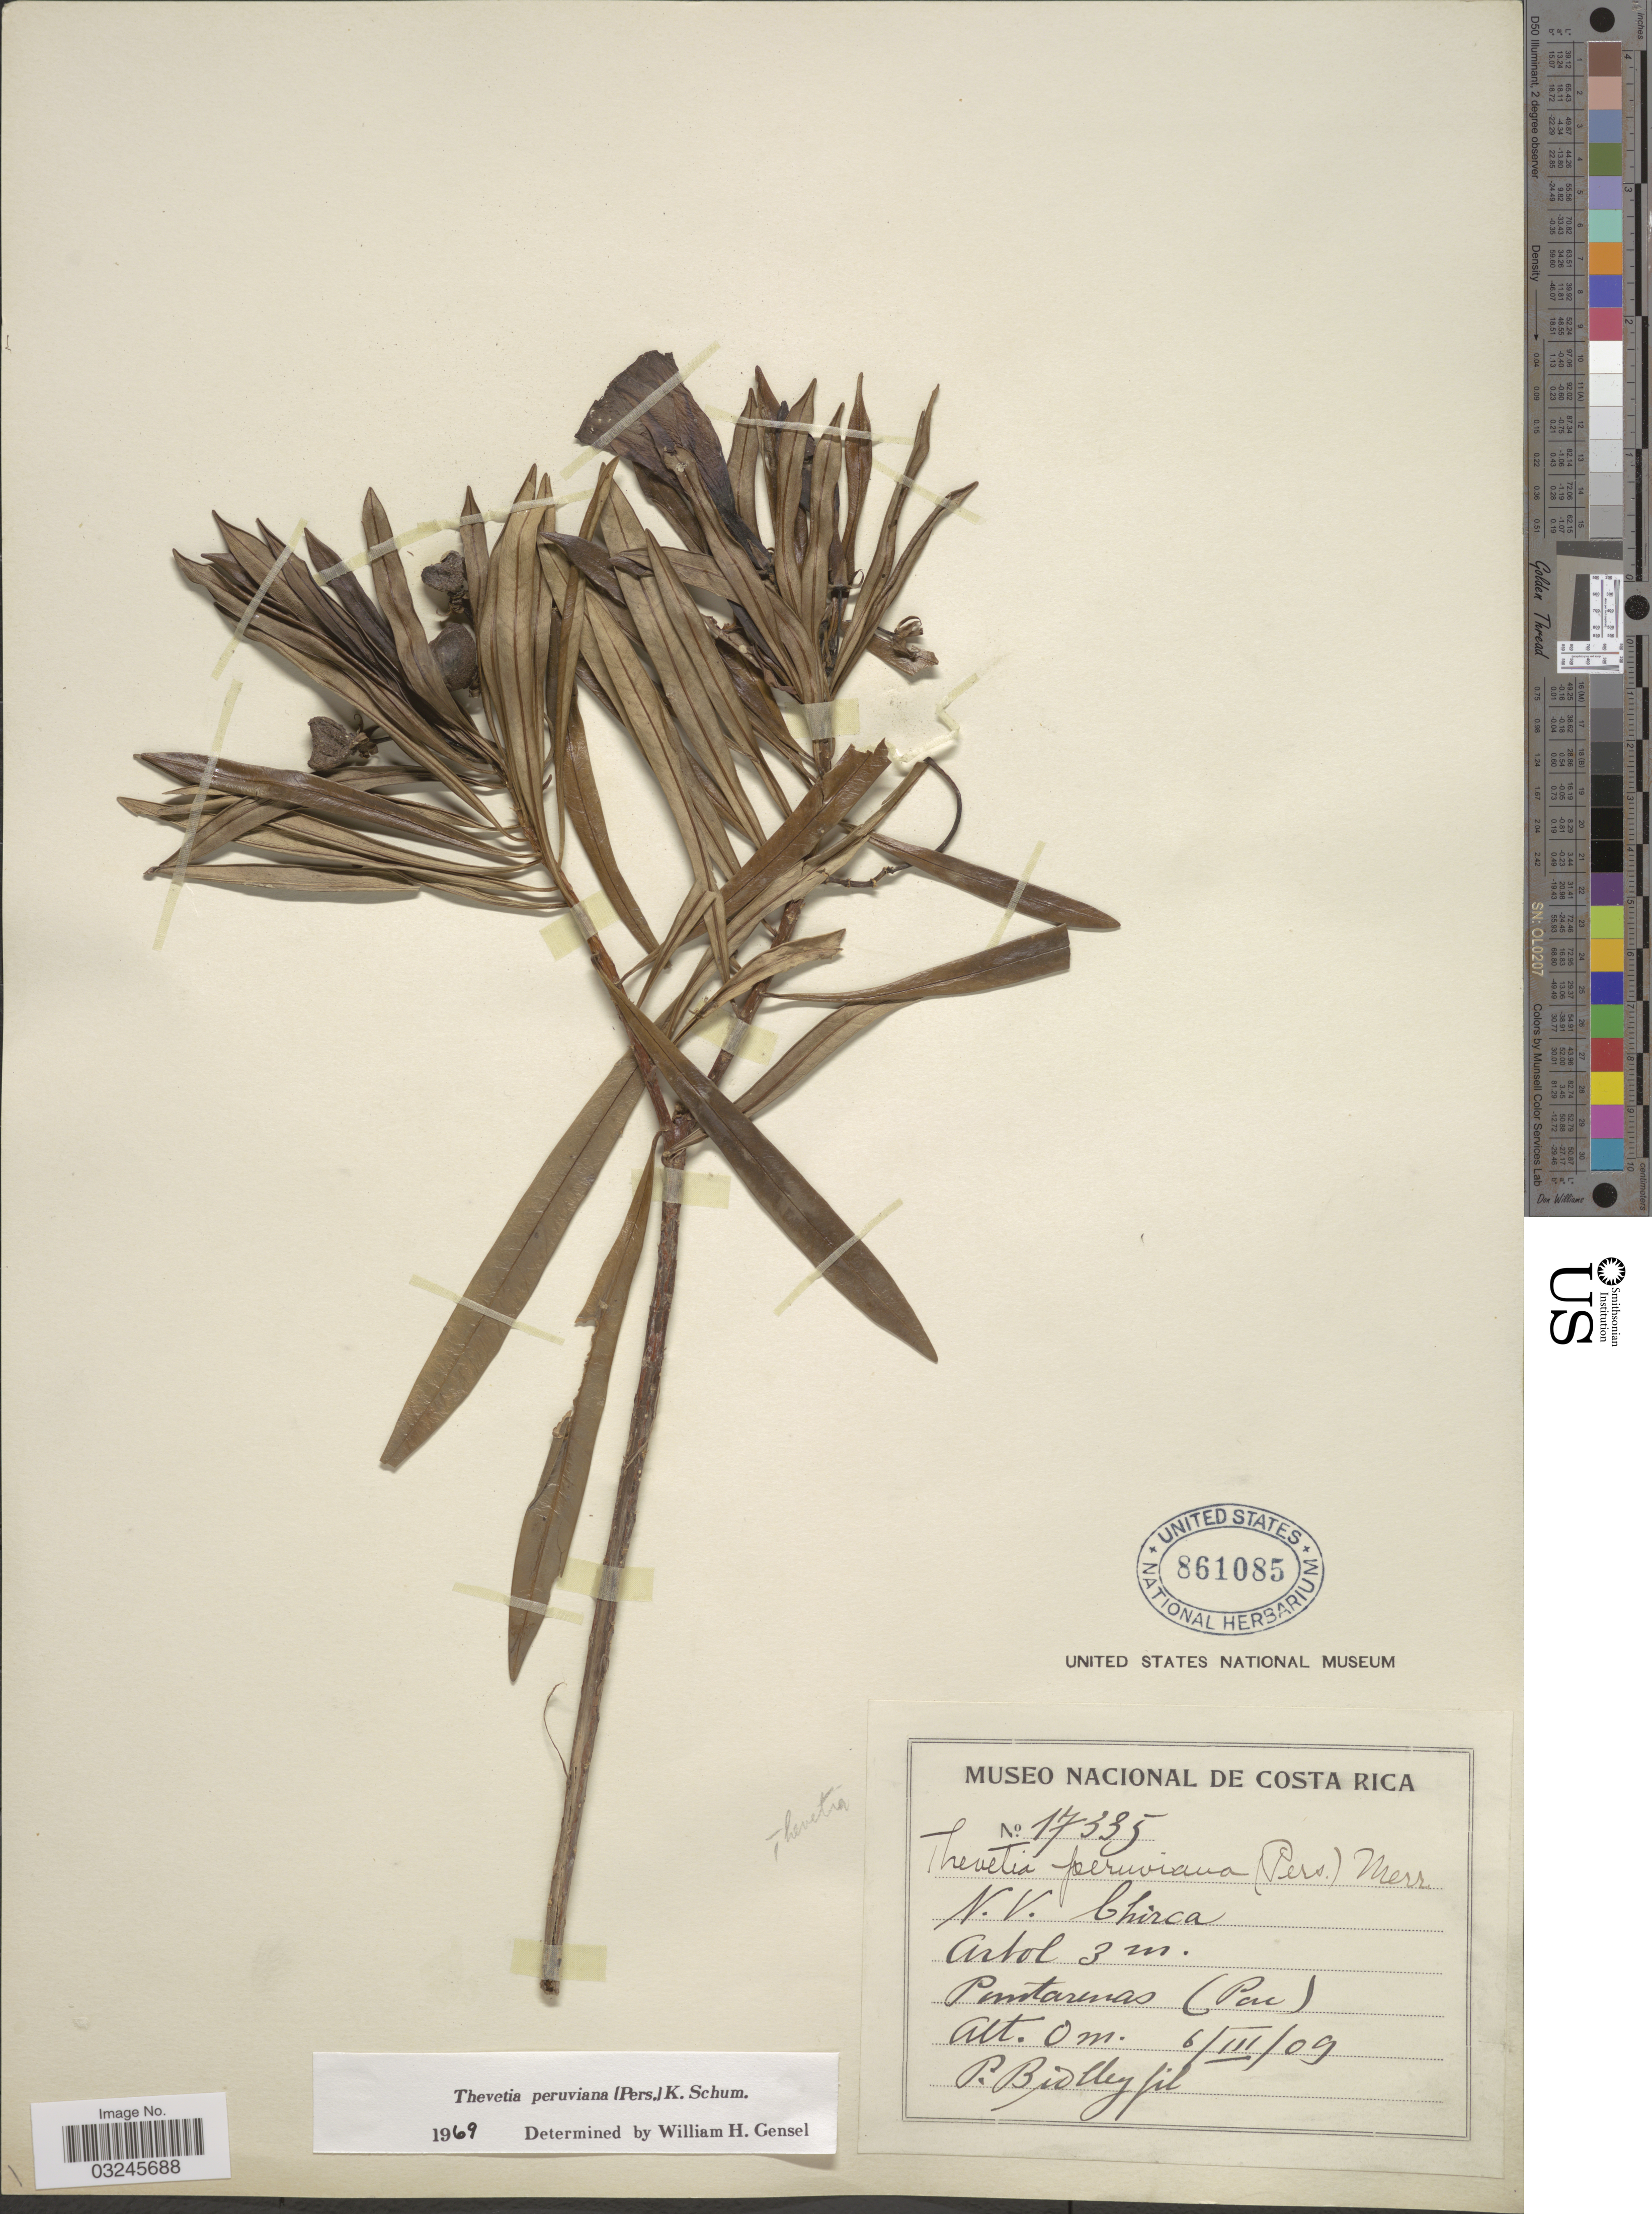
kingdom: Plantae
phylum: Tracheophyta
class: Magnoliopsida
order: Gentianales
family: Apocynaceae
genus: Thevetia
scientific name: Thevetia peruviana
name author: (Pers.) K. Schum.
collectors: P. Biolley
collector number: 17335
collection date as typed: Transcribed d/m/y: 6/3/09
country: Costa Rica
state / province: Puntarenas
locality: Puntarenas (Pac.)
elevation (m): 0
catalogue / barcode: US 861085